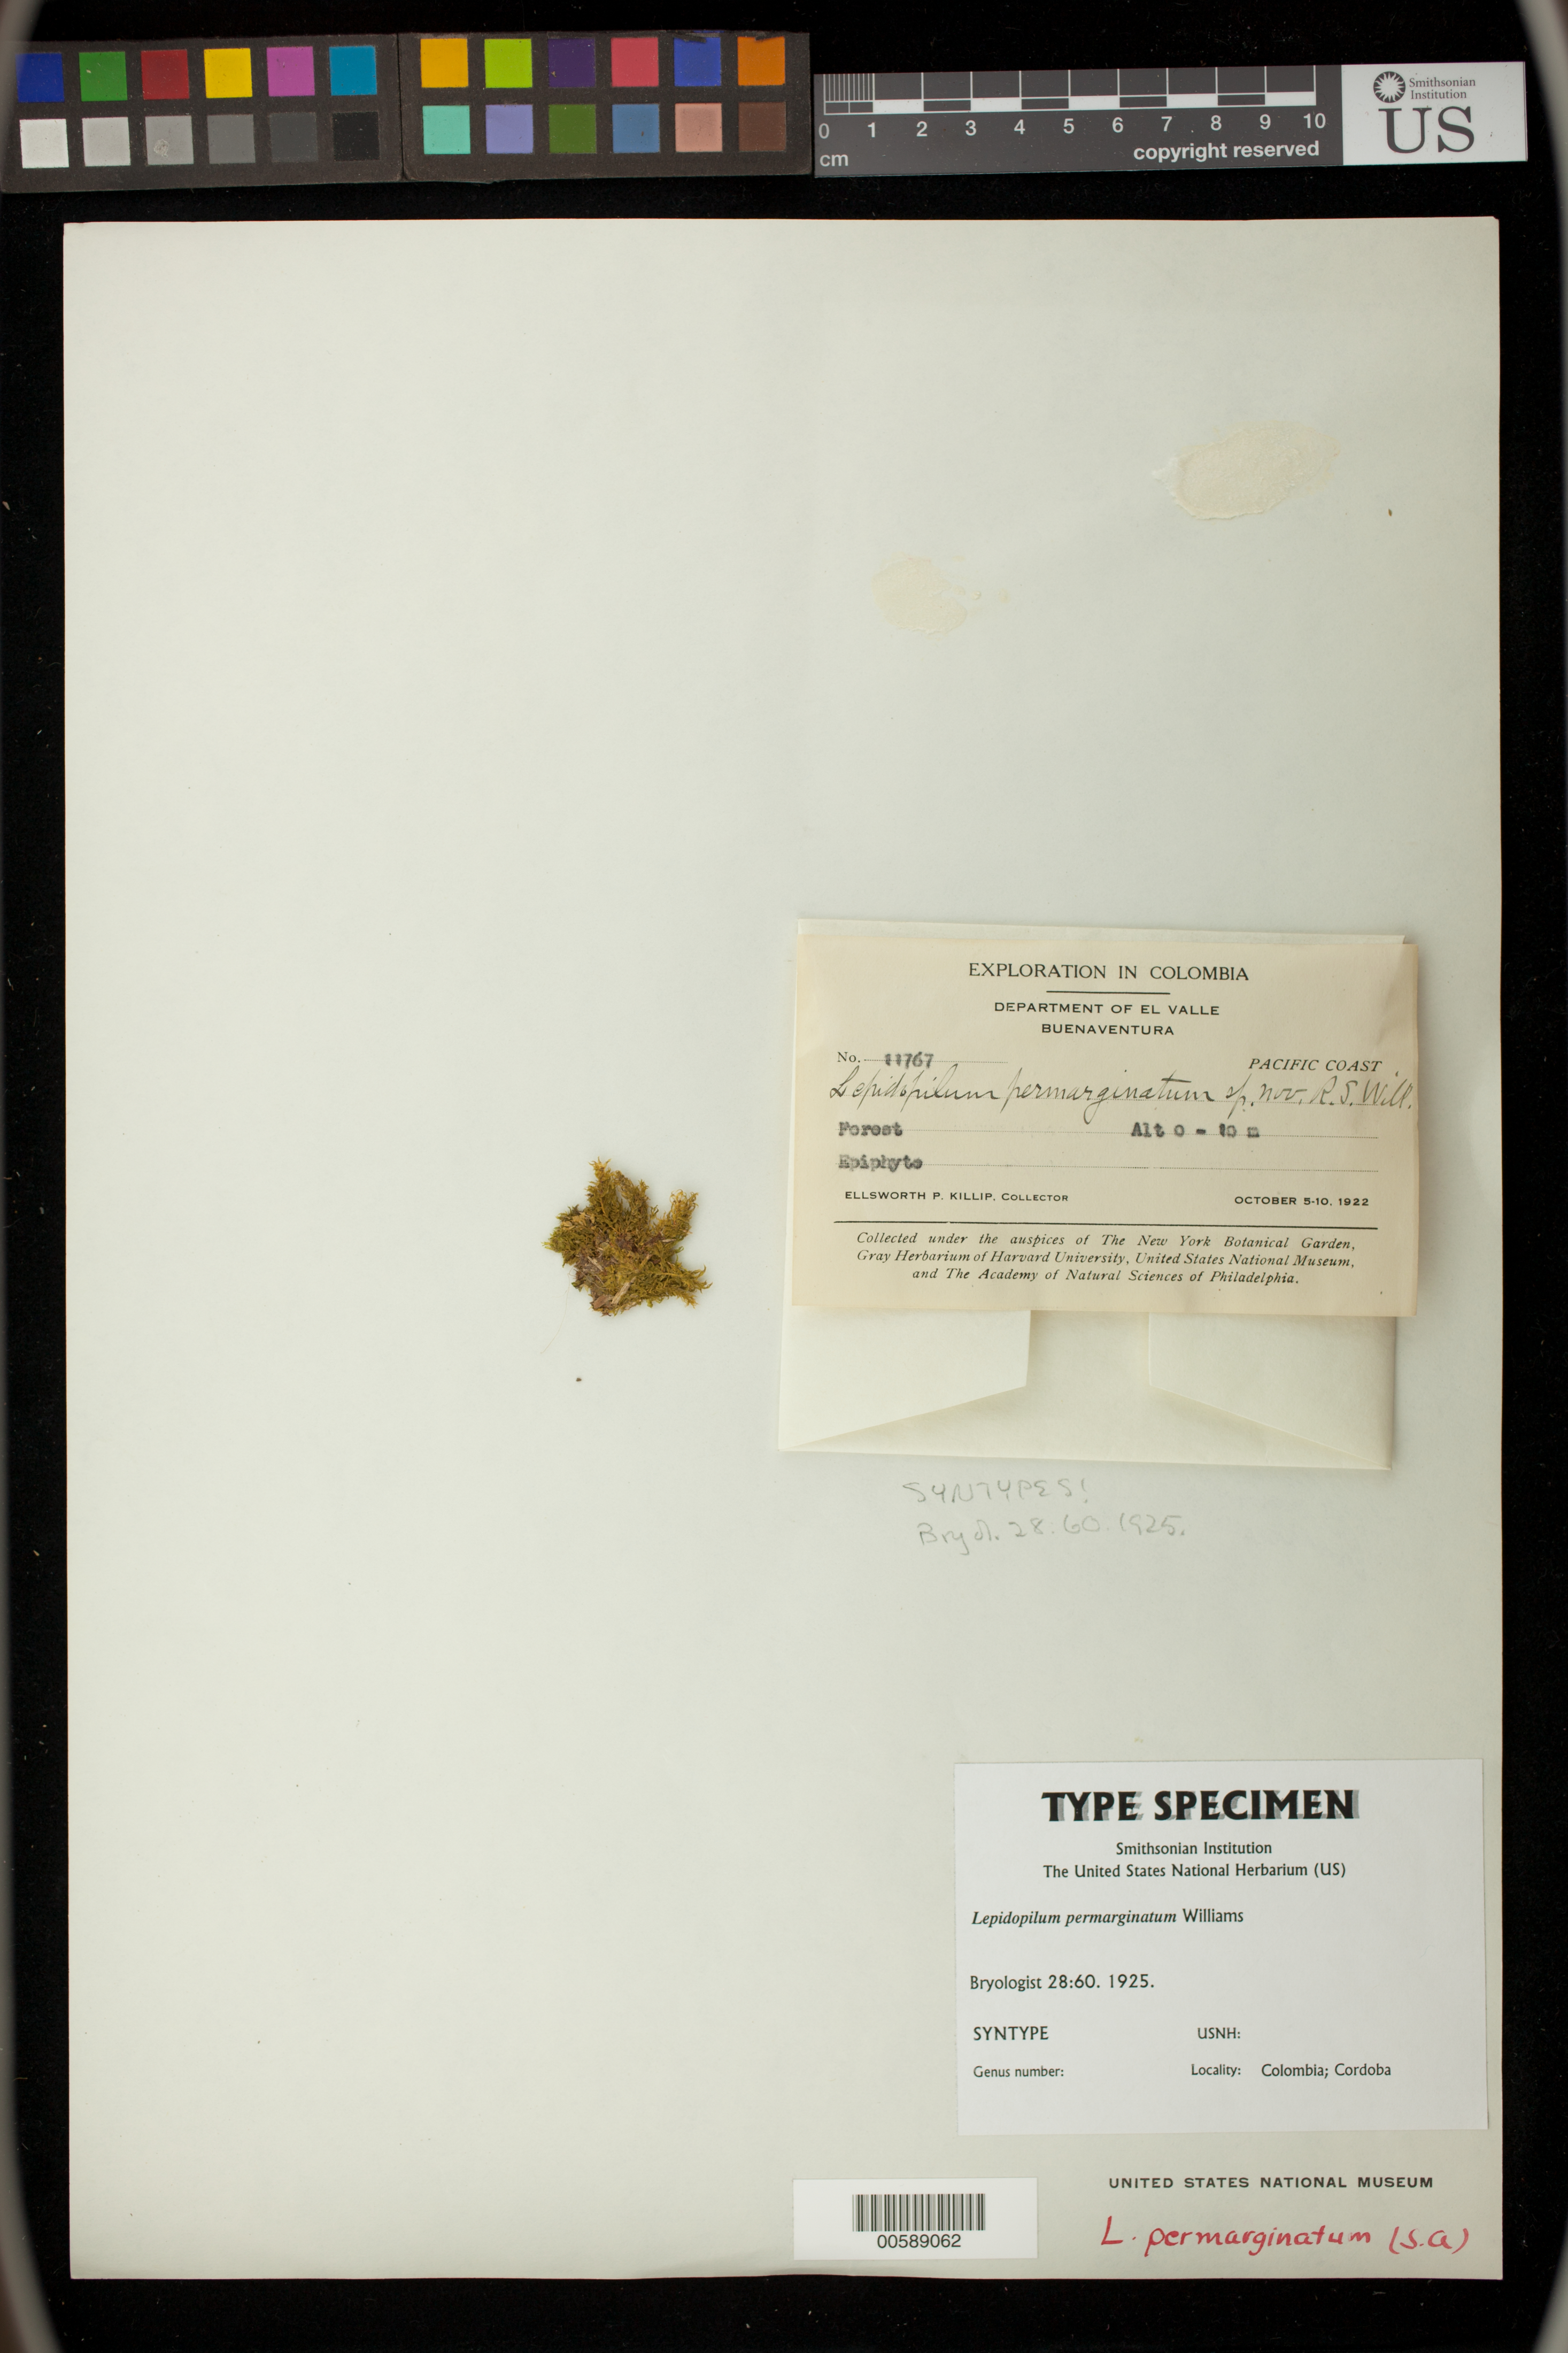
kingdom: Plantae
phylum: Bryophyta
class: Bryopsida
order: Hookeriales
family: Pilotrichaceae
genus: Lepidopilum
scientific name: Lepidopilum permarginatum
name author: R.S. Williams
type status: Syntype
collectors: E. P. Killip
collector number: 11767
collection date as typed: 05 Oct 1922 to 10 Oct 1922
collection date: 1922-10-05/1922-10-10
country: Colombia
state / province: Córdoba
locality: Buena Ventura.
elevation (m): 0